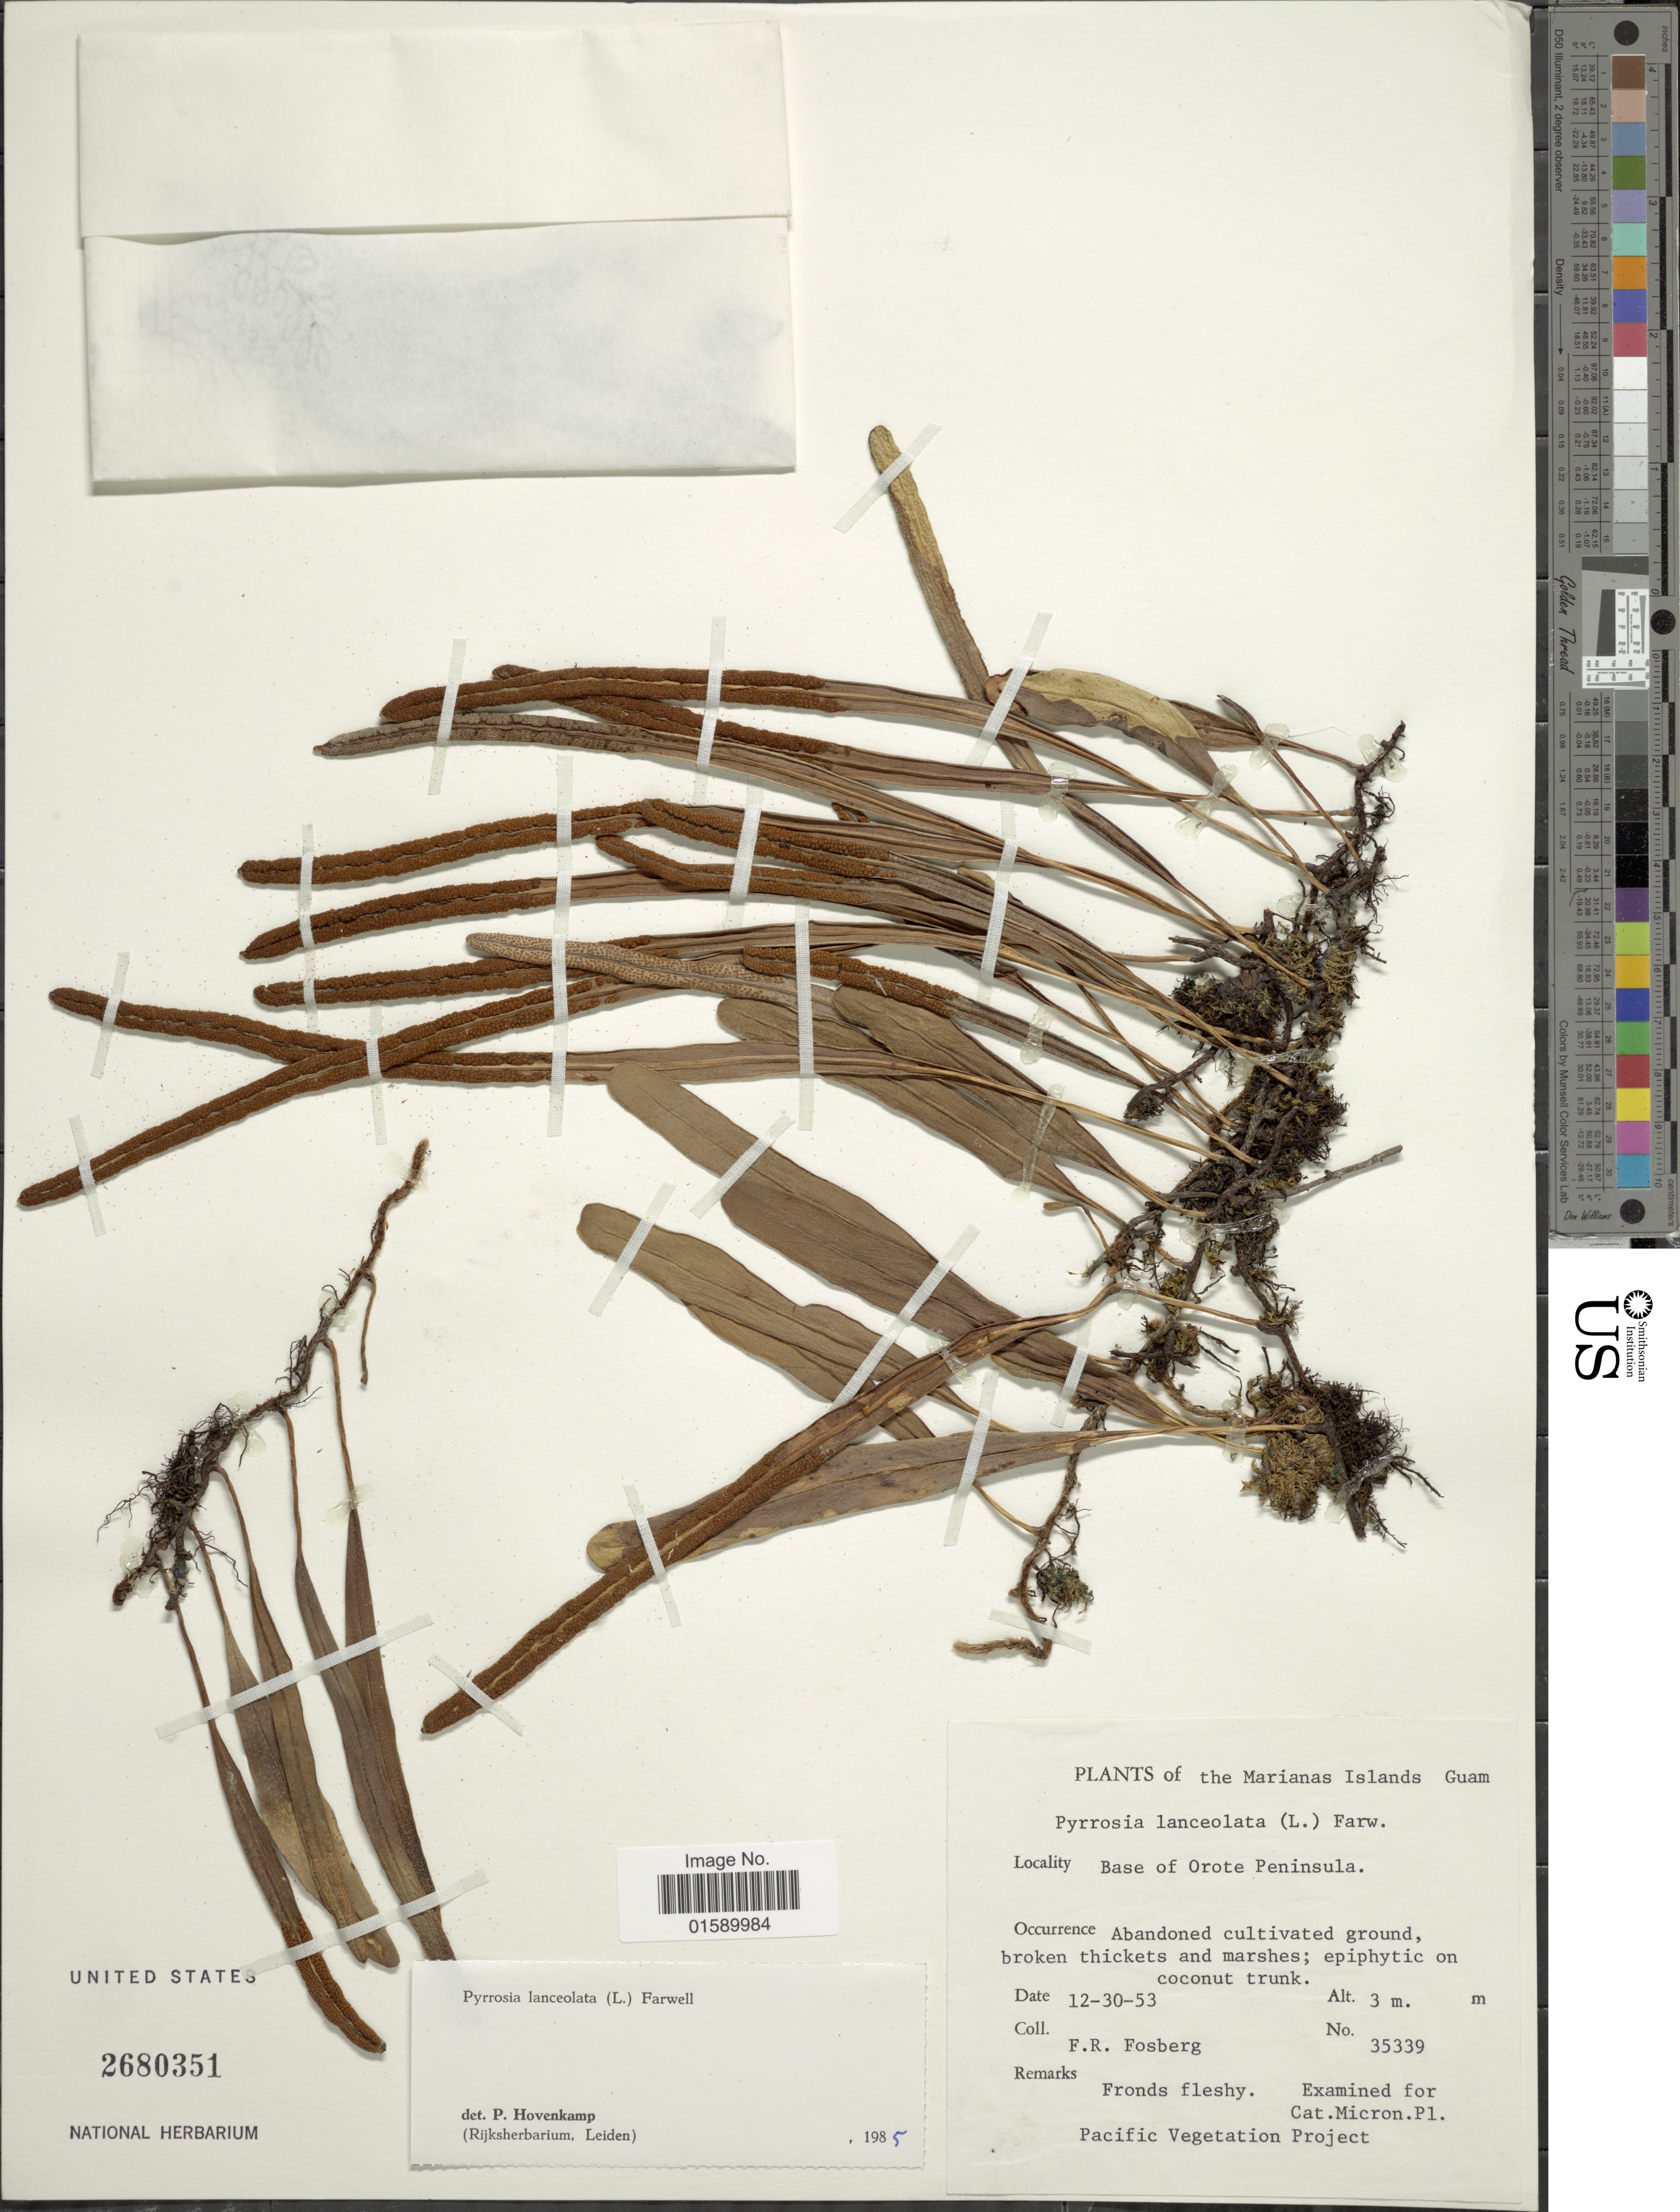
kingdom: Plantae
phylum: Tracheophyta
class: Polypodiopsida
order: Polypodiales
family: Polypodiaceae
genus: Pyrrosia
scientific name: Pyrrosia lanceolata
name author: (L.) Farw.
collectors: F. R. Fosberg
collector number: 35339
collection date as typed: Transcribed d/m/y: 30/12/53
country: Guam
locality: Marianas Islands Guam. Base of Orote Peninsula.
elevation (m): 3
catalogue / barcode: US 2680351